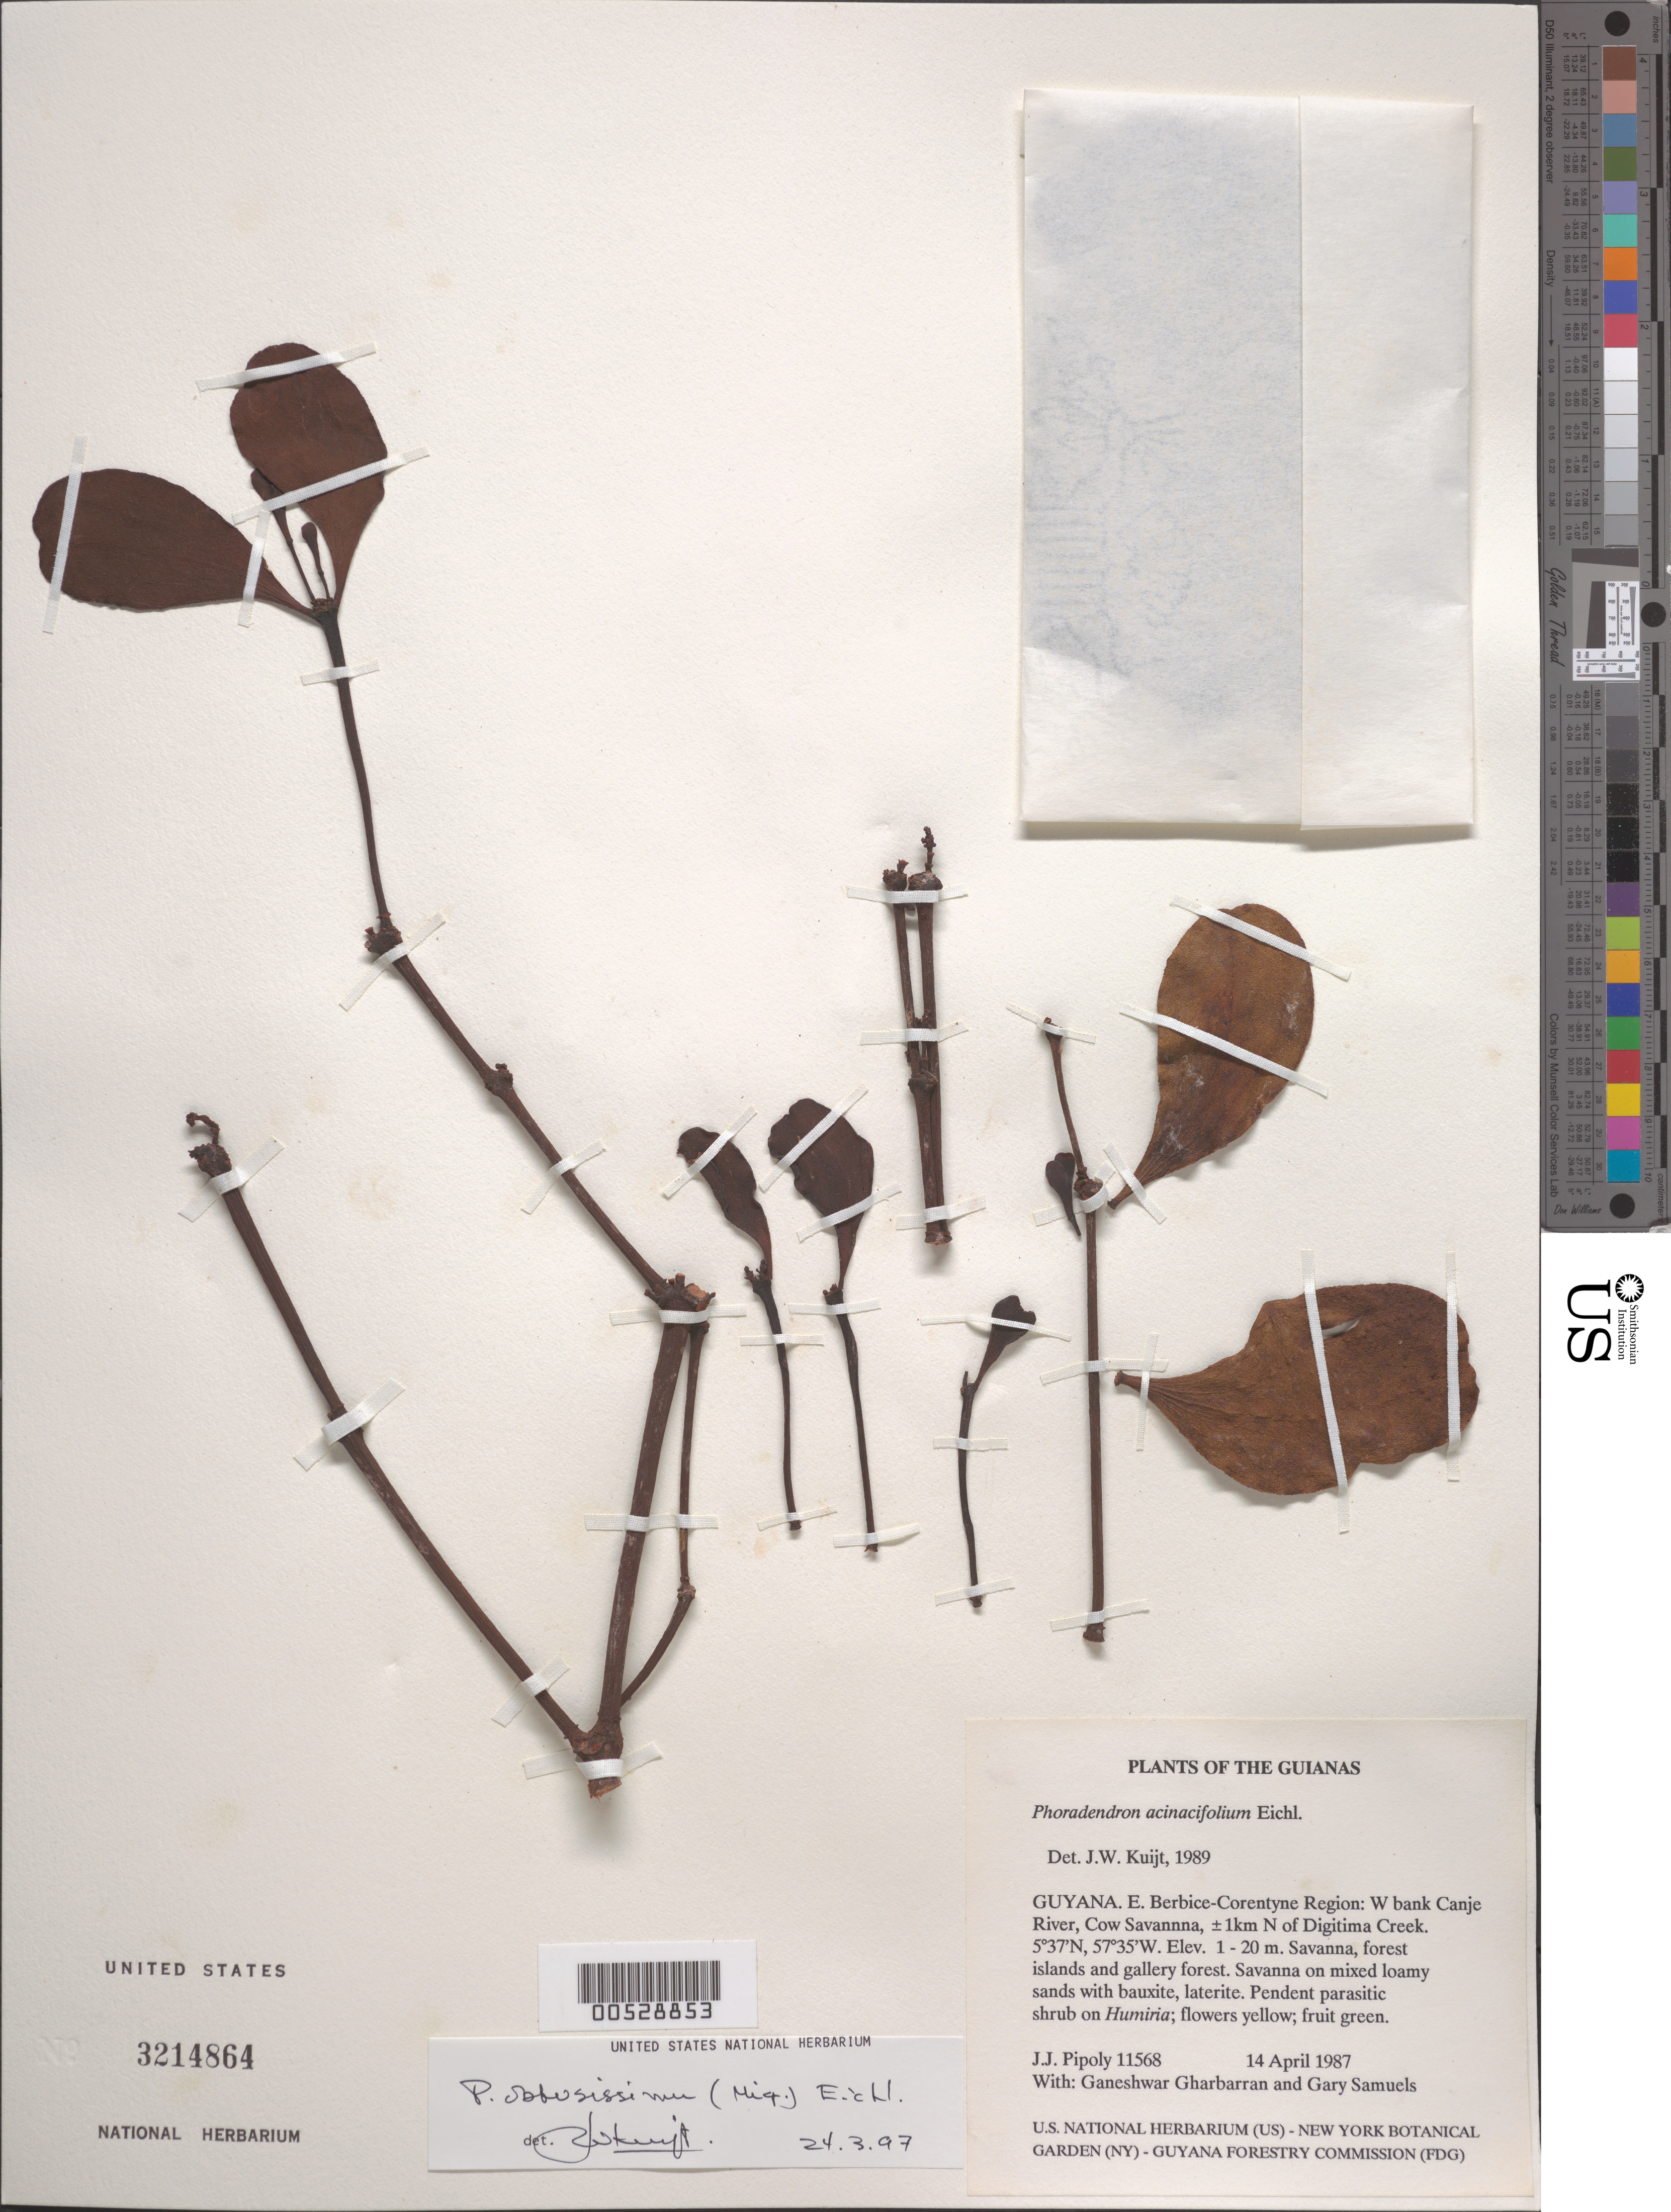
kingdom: Plantae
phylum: Tracheophyta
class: Magnoliopsida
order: Santalales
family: Viscaceae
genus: Phoradendron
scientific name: Phoradendron obtusissimum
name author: (Miq.) Eichler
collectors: J. J. Pipoly, G. Gharbarran & G. Samuels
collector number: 11568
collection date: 1987-04-14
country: Guyana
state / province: E. Berbice-Corentyne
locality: The Guianas. E. Berbice-Corentyne Region: W bank Canje River, Cow Savannna, ± 1km N of Digitima Creek.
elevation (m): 1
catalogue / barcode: US 3214864